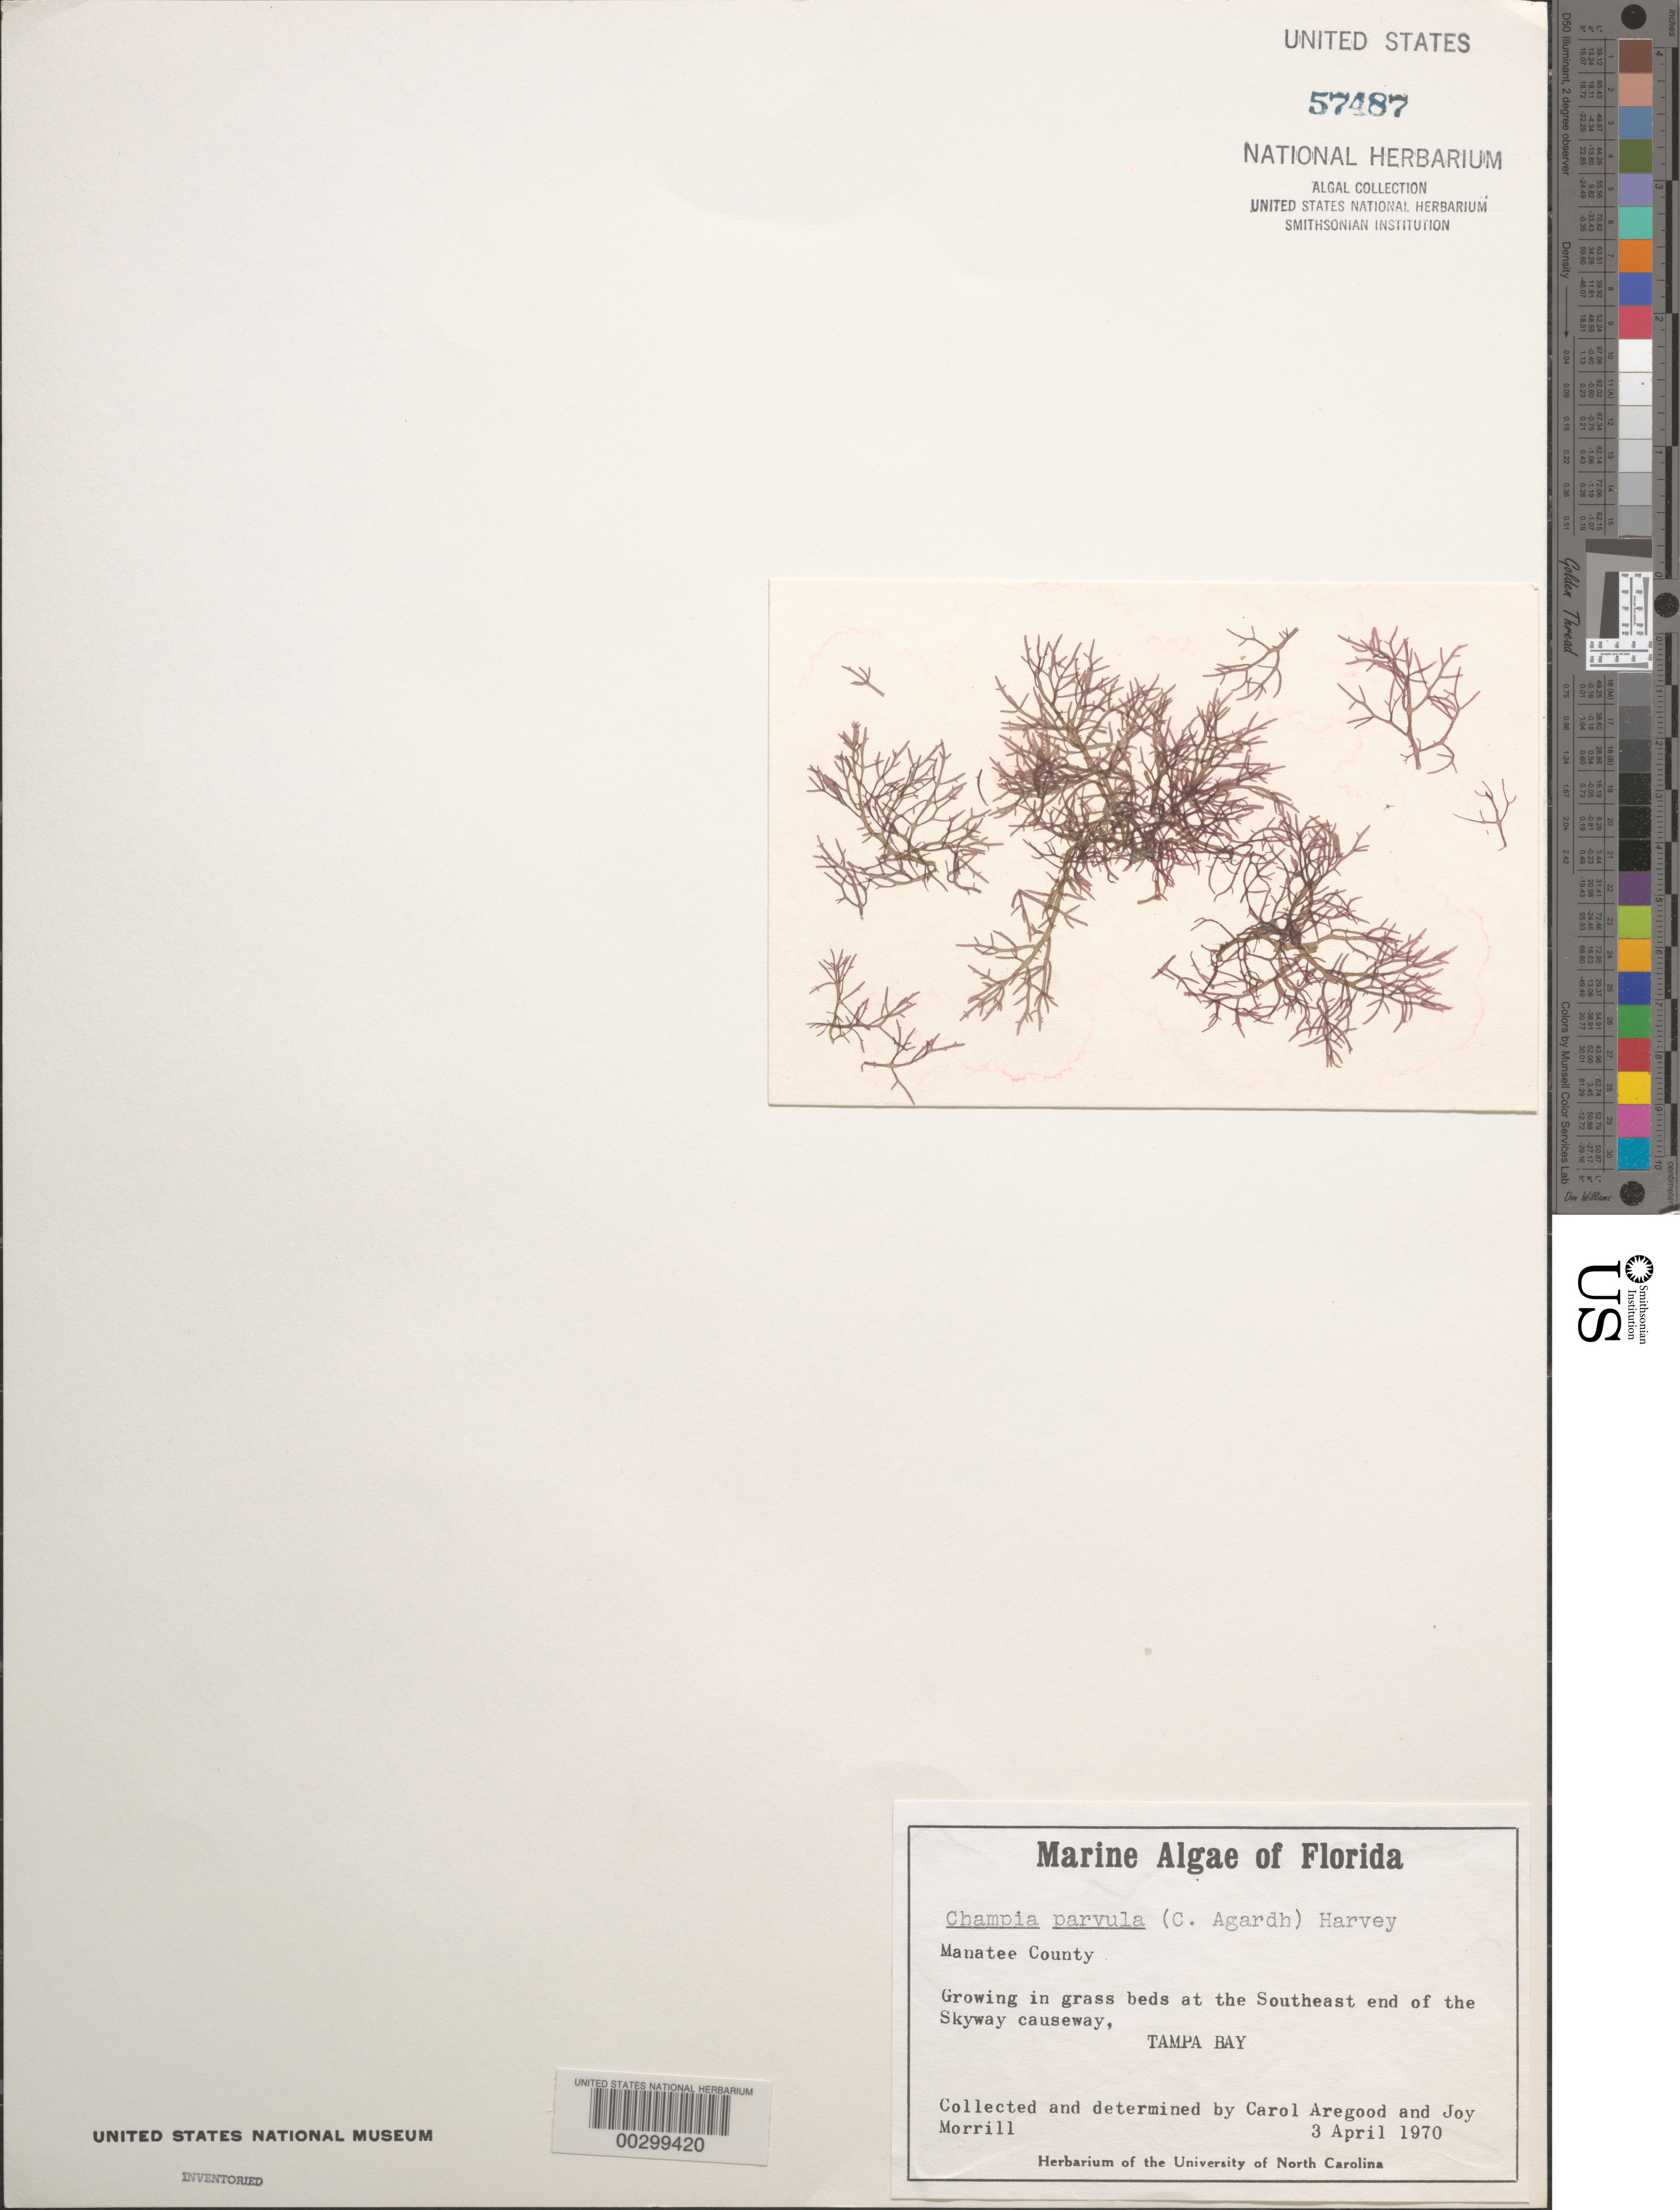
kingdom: Plantae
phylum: Rhodophyta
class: Florideophyceae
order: Rhodymeniales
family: Champiaceae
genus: Champia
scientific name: Champia parvula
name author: (C. Agardh) Harv.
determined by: Aregood, C. C.; Morrill, J.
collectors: C. Aregood & J. Morrill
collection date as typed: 03 Apr 1970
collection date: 1970-04-03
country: United States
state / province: Florida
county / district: Manatee County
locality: Skyway Causeway, southeast end, Tampa Bay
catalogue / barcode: US 57487